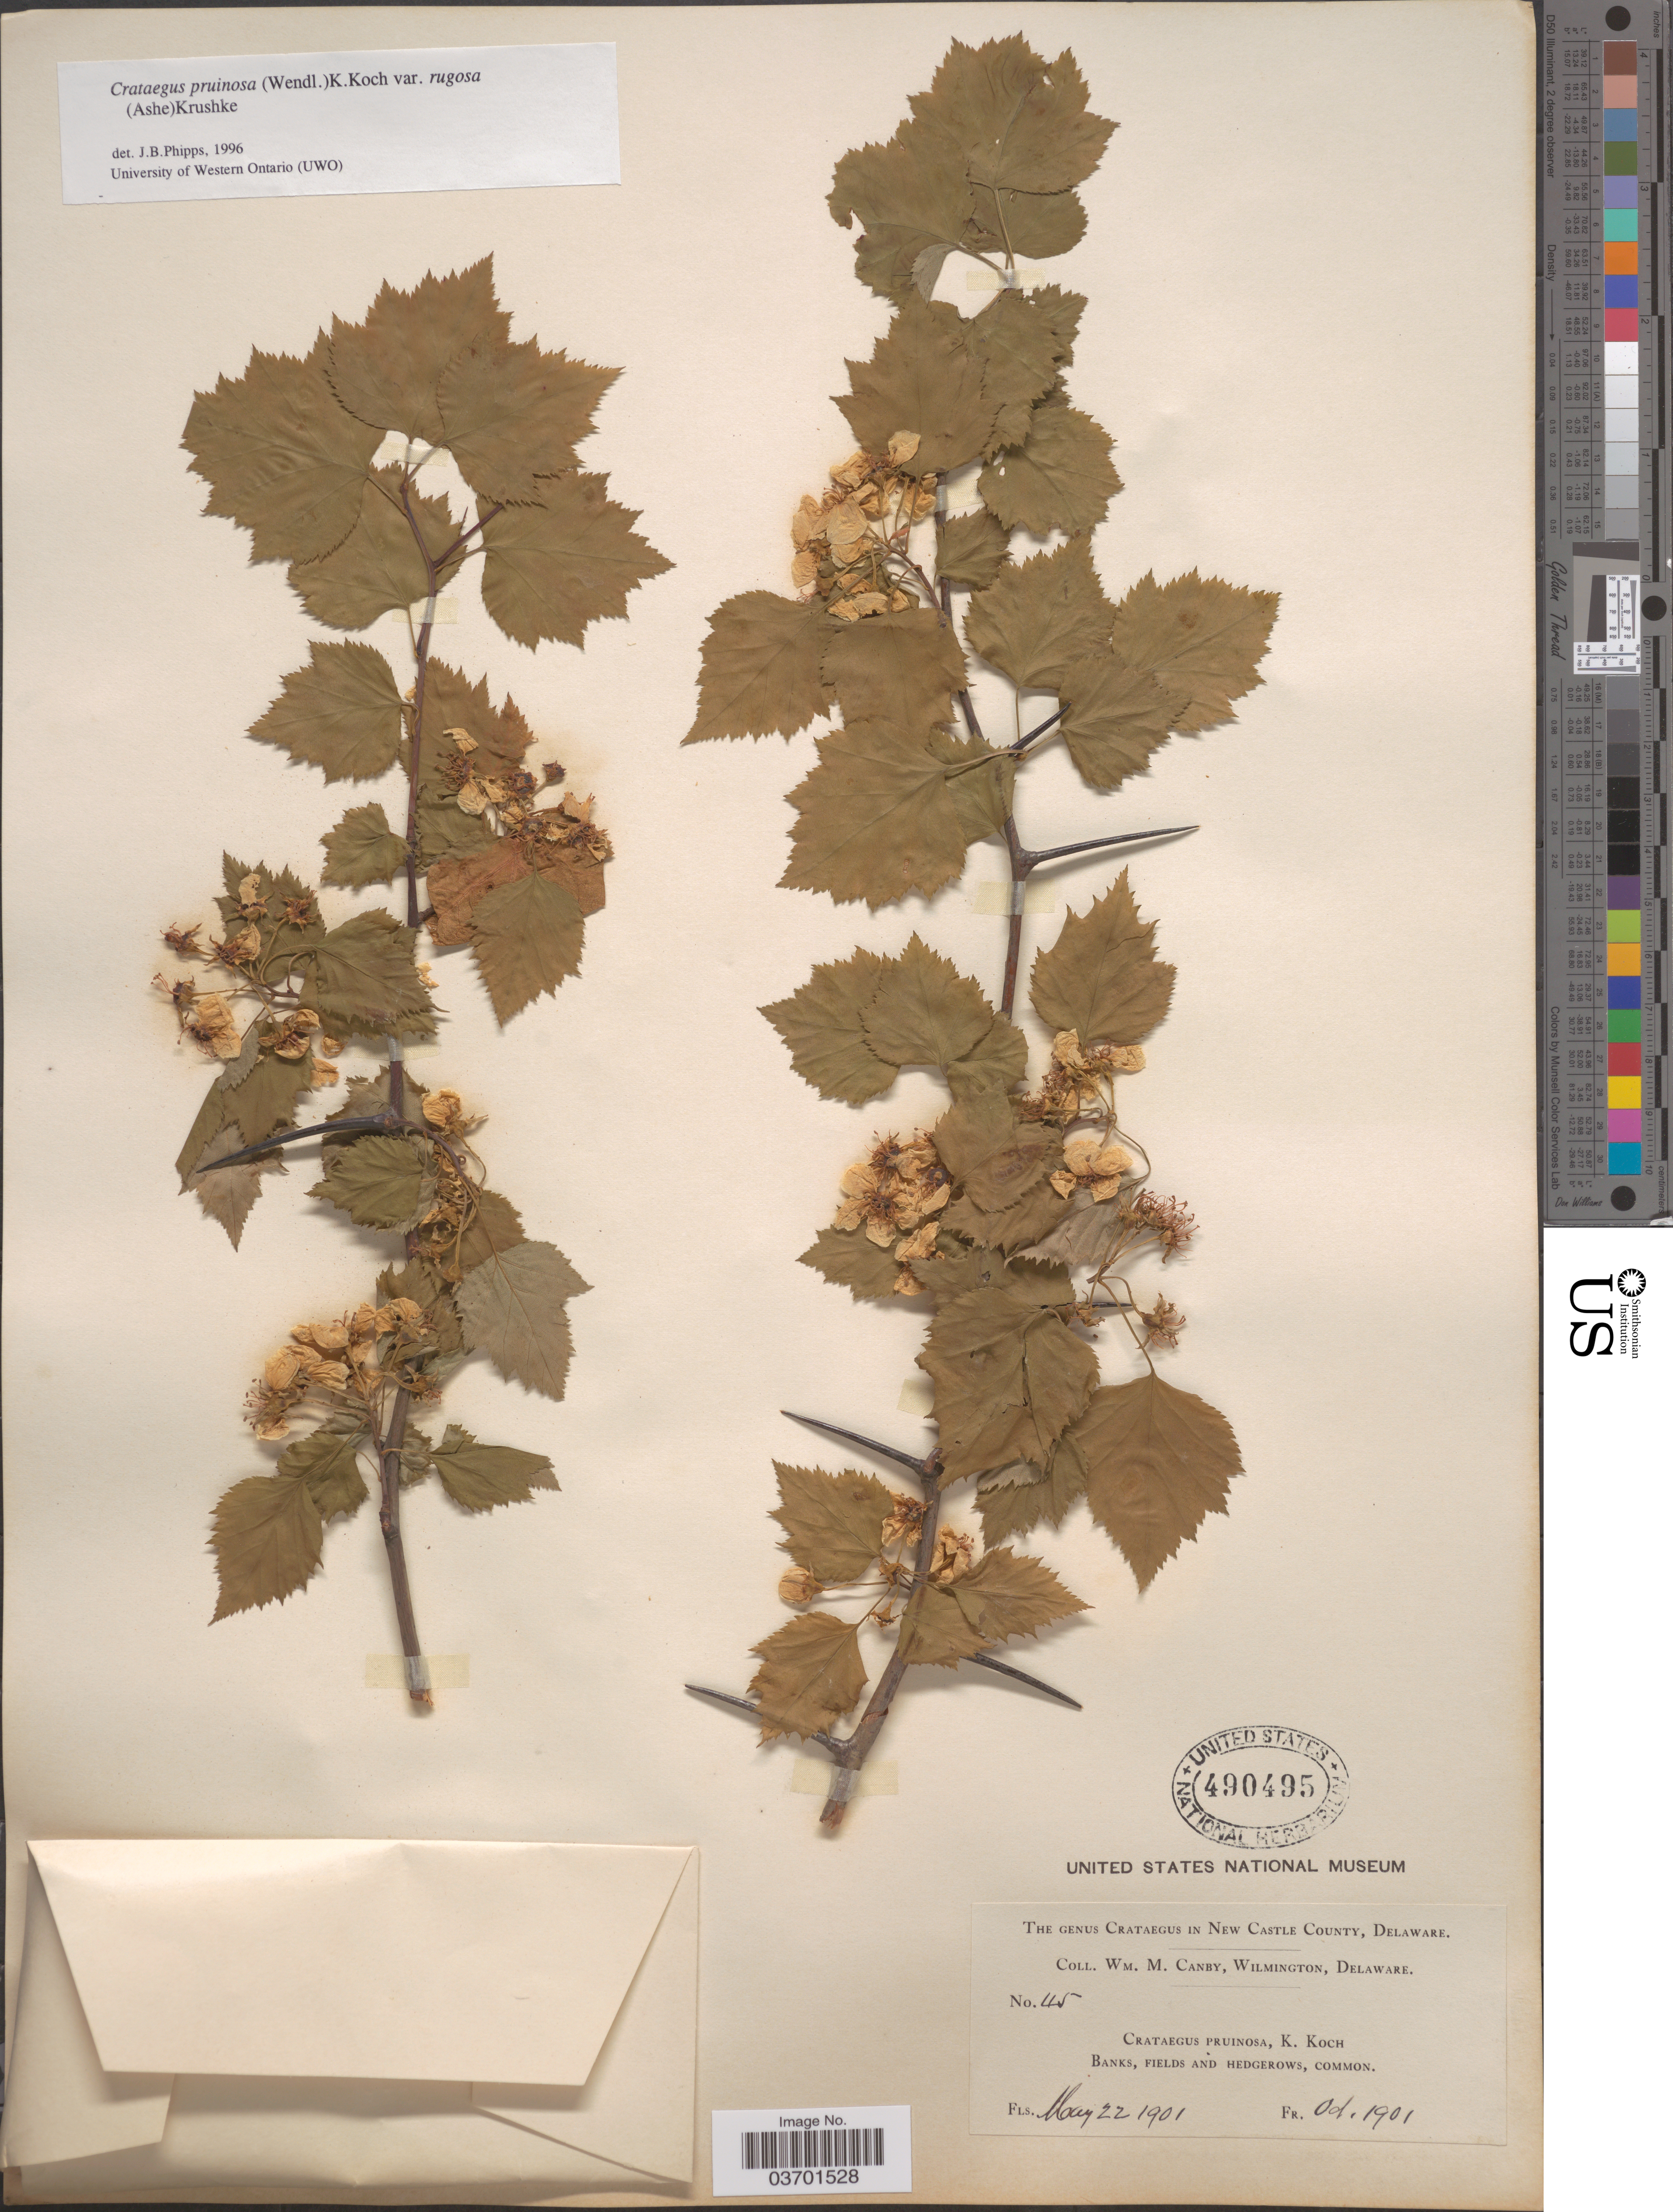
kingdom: Plantae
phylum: Tracheophyta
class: Magnoliopsida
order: Rosales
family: Rosaceae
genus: Crataegus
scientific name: Crataegus pruinosa var. rugosa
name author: (Ashe) Kruschke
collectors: W. M. Canby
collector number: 45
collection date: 1901-05-22/1901-10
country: United States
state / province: Delaware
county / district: New Castle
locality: In New Castle County.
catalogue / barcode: US 490495